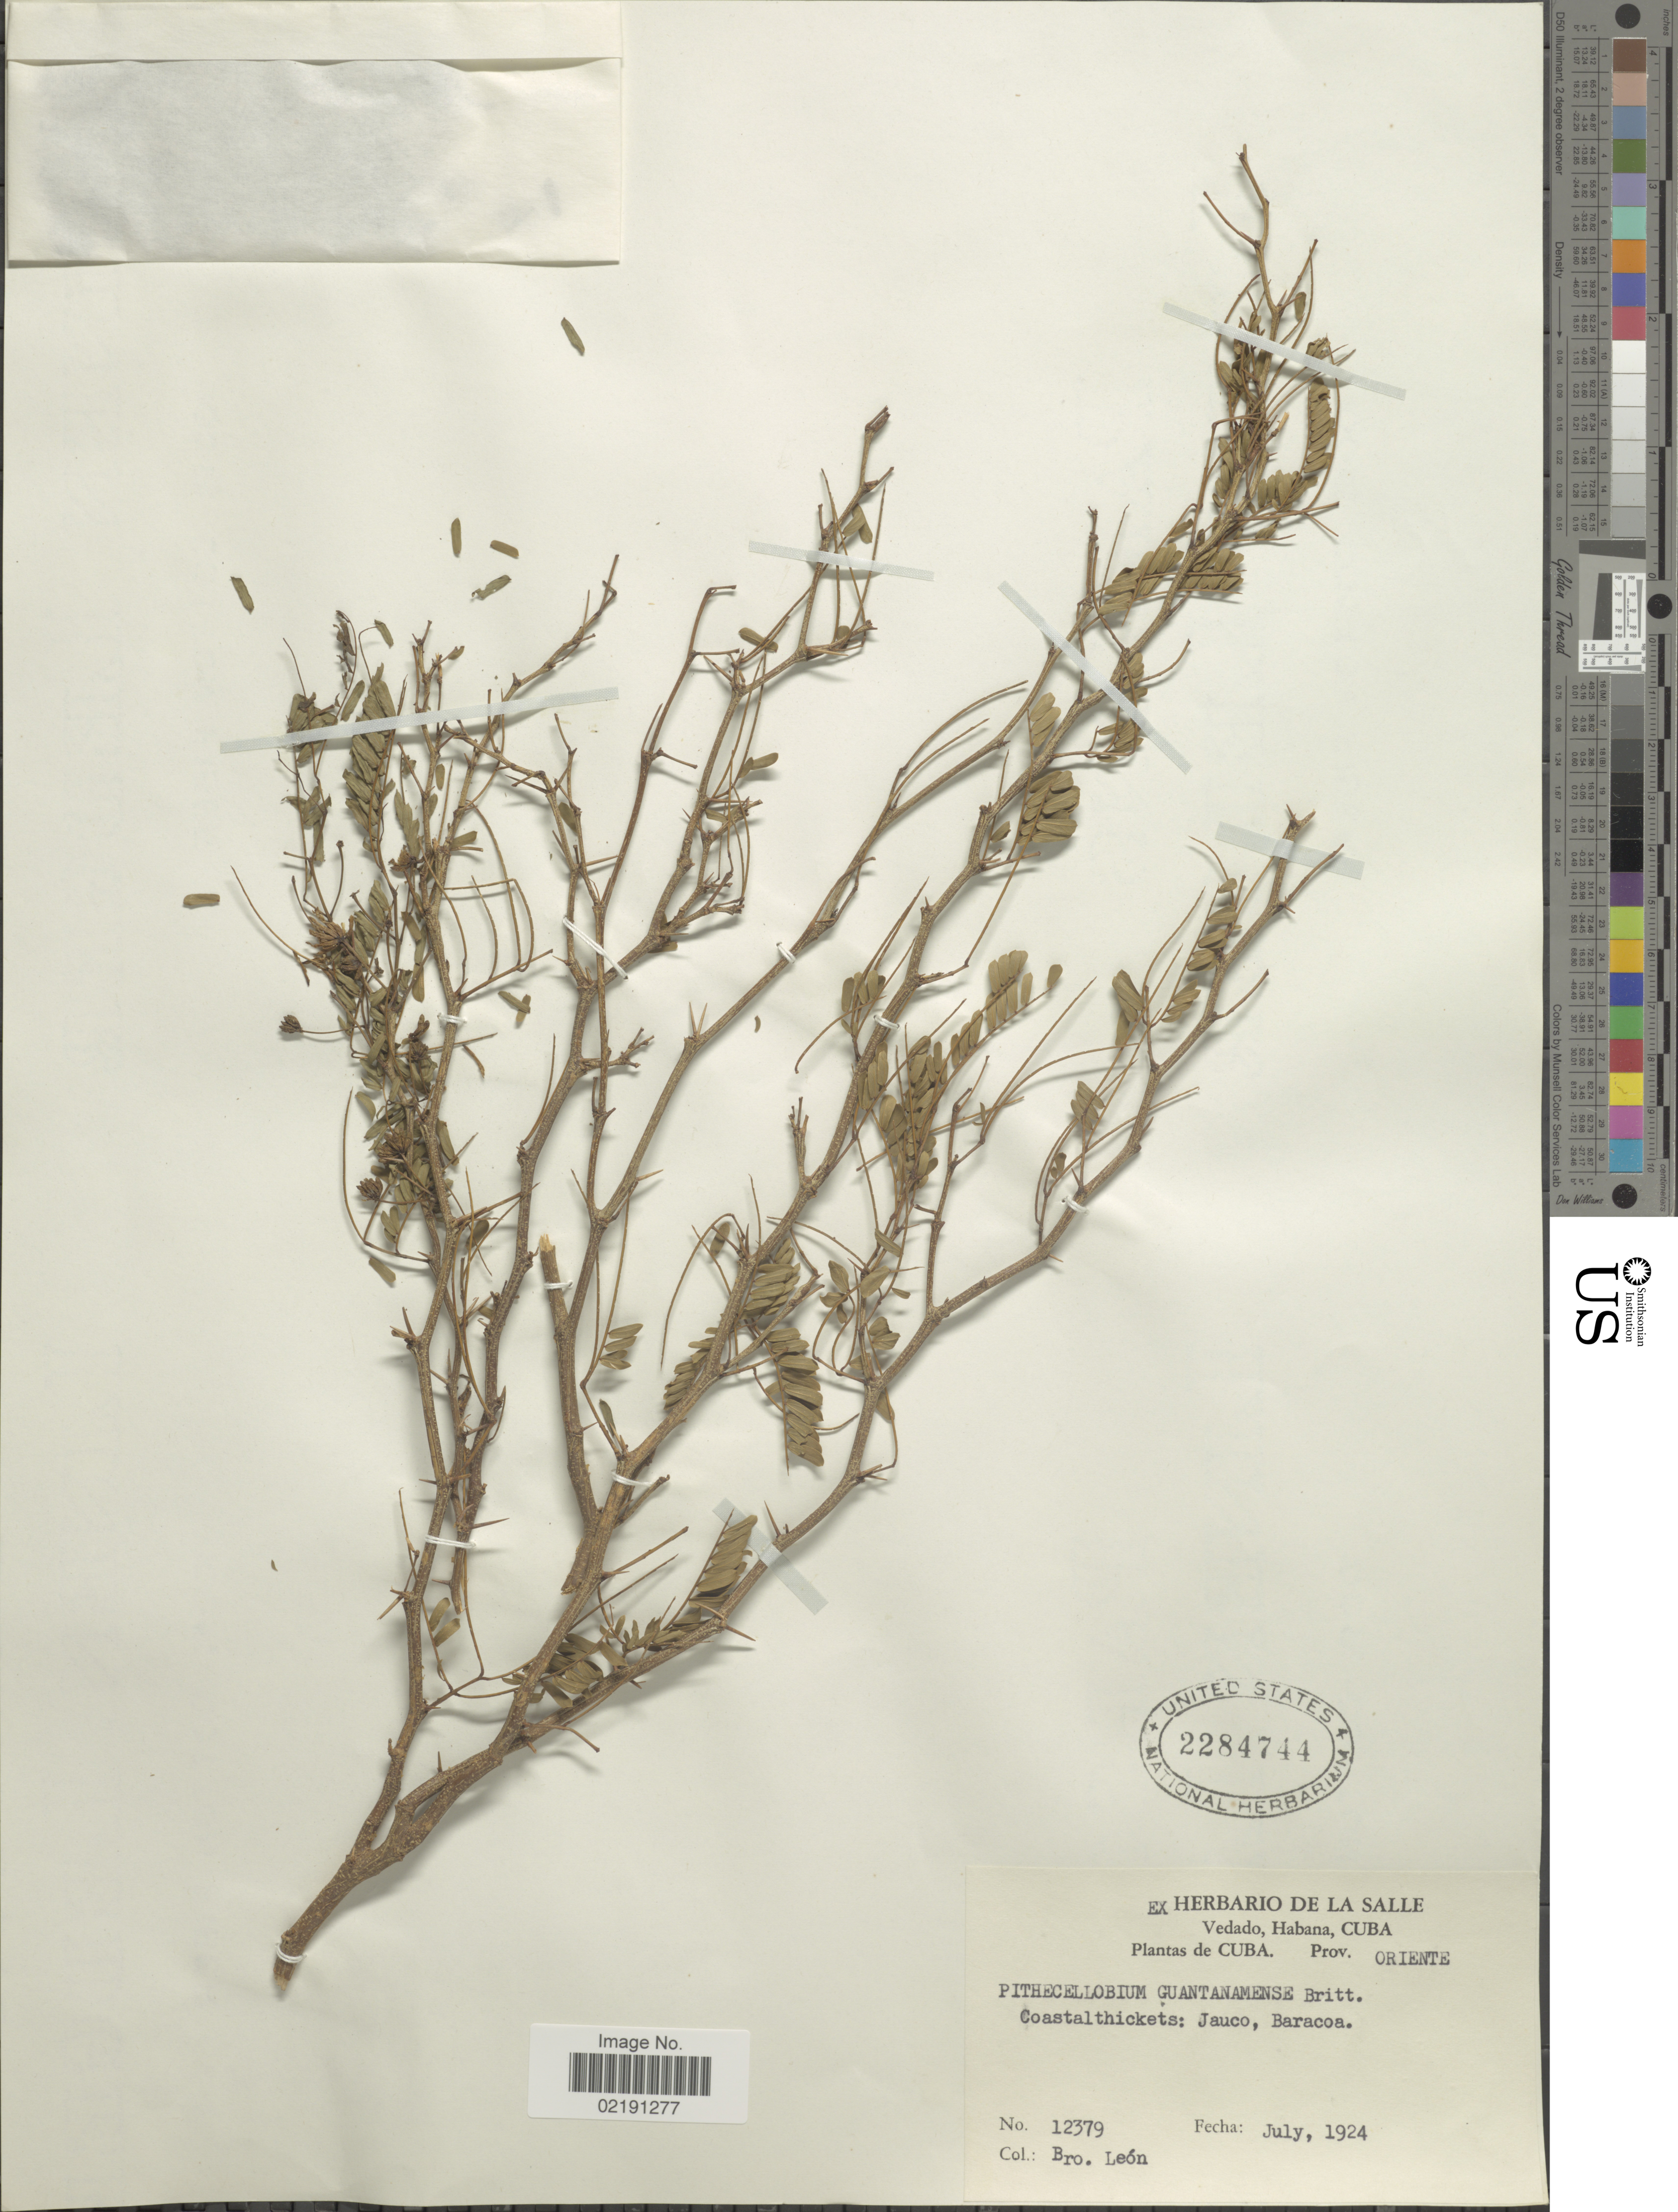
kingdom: Plantae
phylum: Tracheophyta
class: Magnoliopsida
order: Fabales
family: Fabaceae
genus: Pithecellobium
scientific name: Pithecellobium guantanamense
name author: Britton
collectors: Bro. León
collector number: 12379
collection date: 1924-07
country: Cuba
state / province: Oriente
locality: Prov. Oriente. Coastalthickets: Jauco, Baracoa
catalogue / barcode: US 2284744